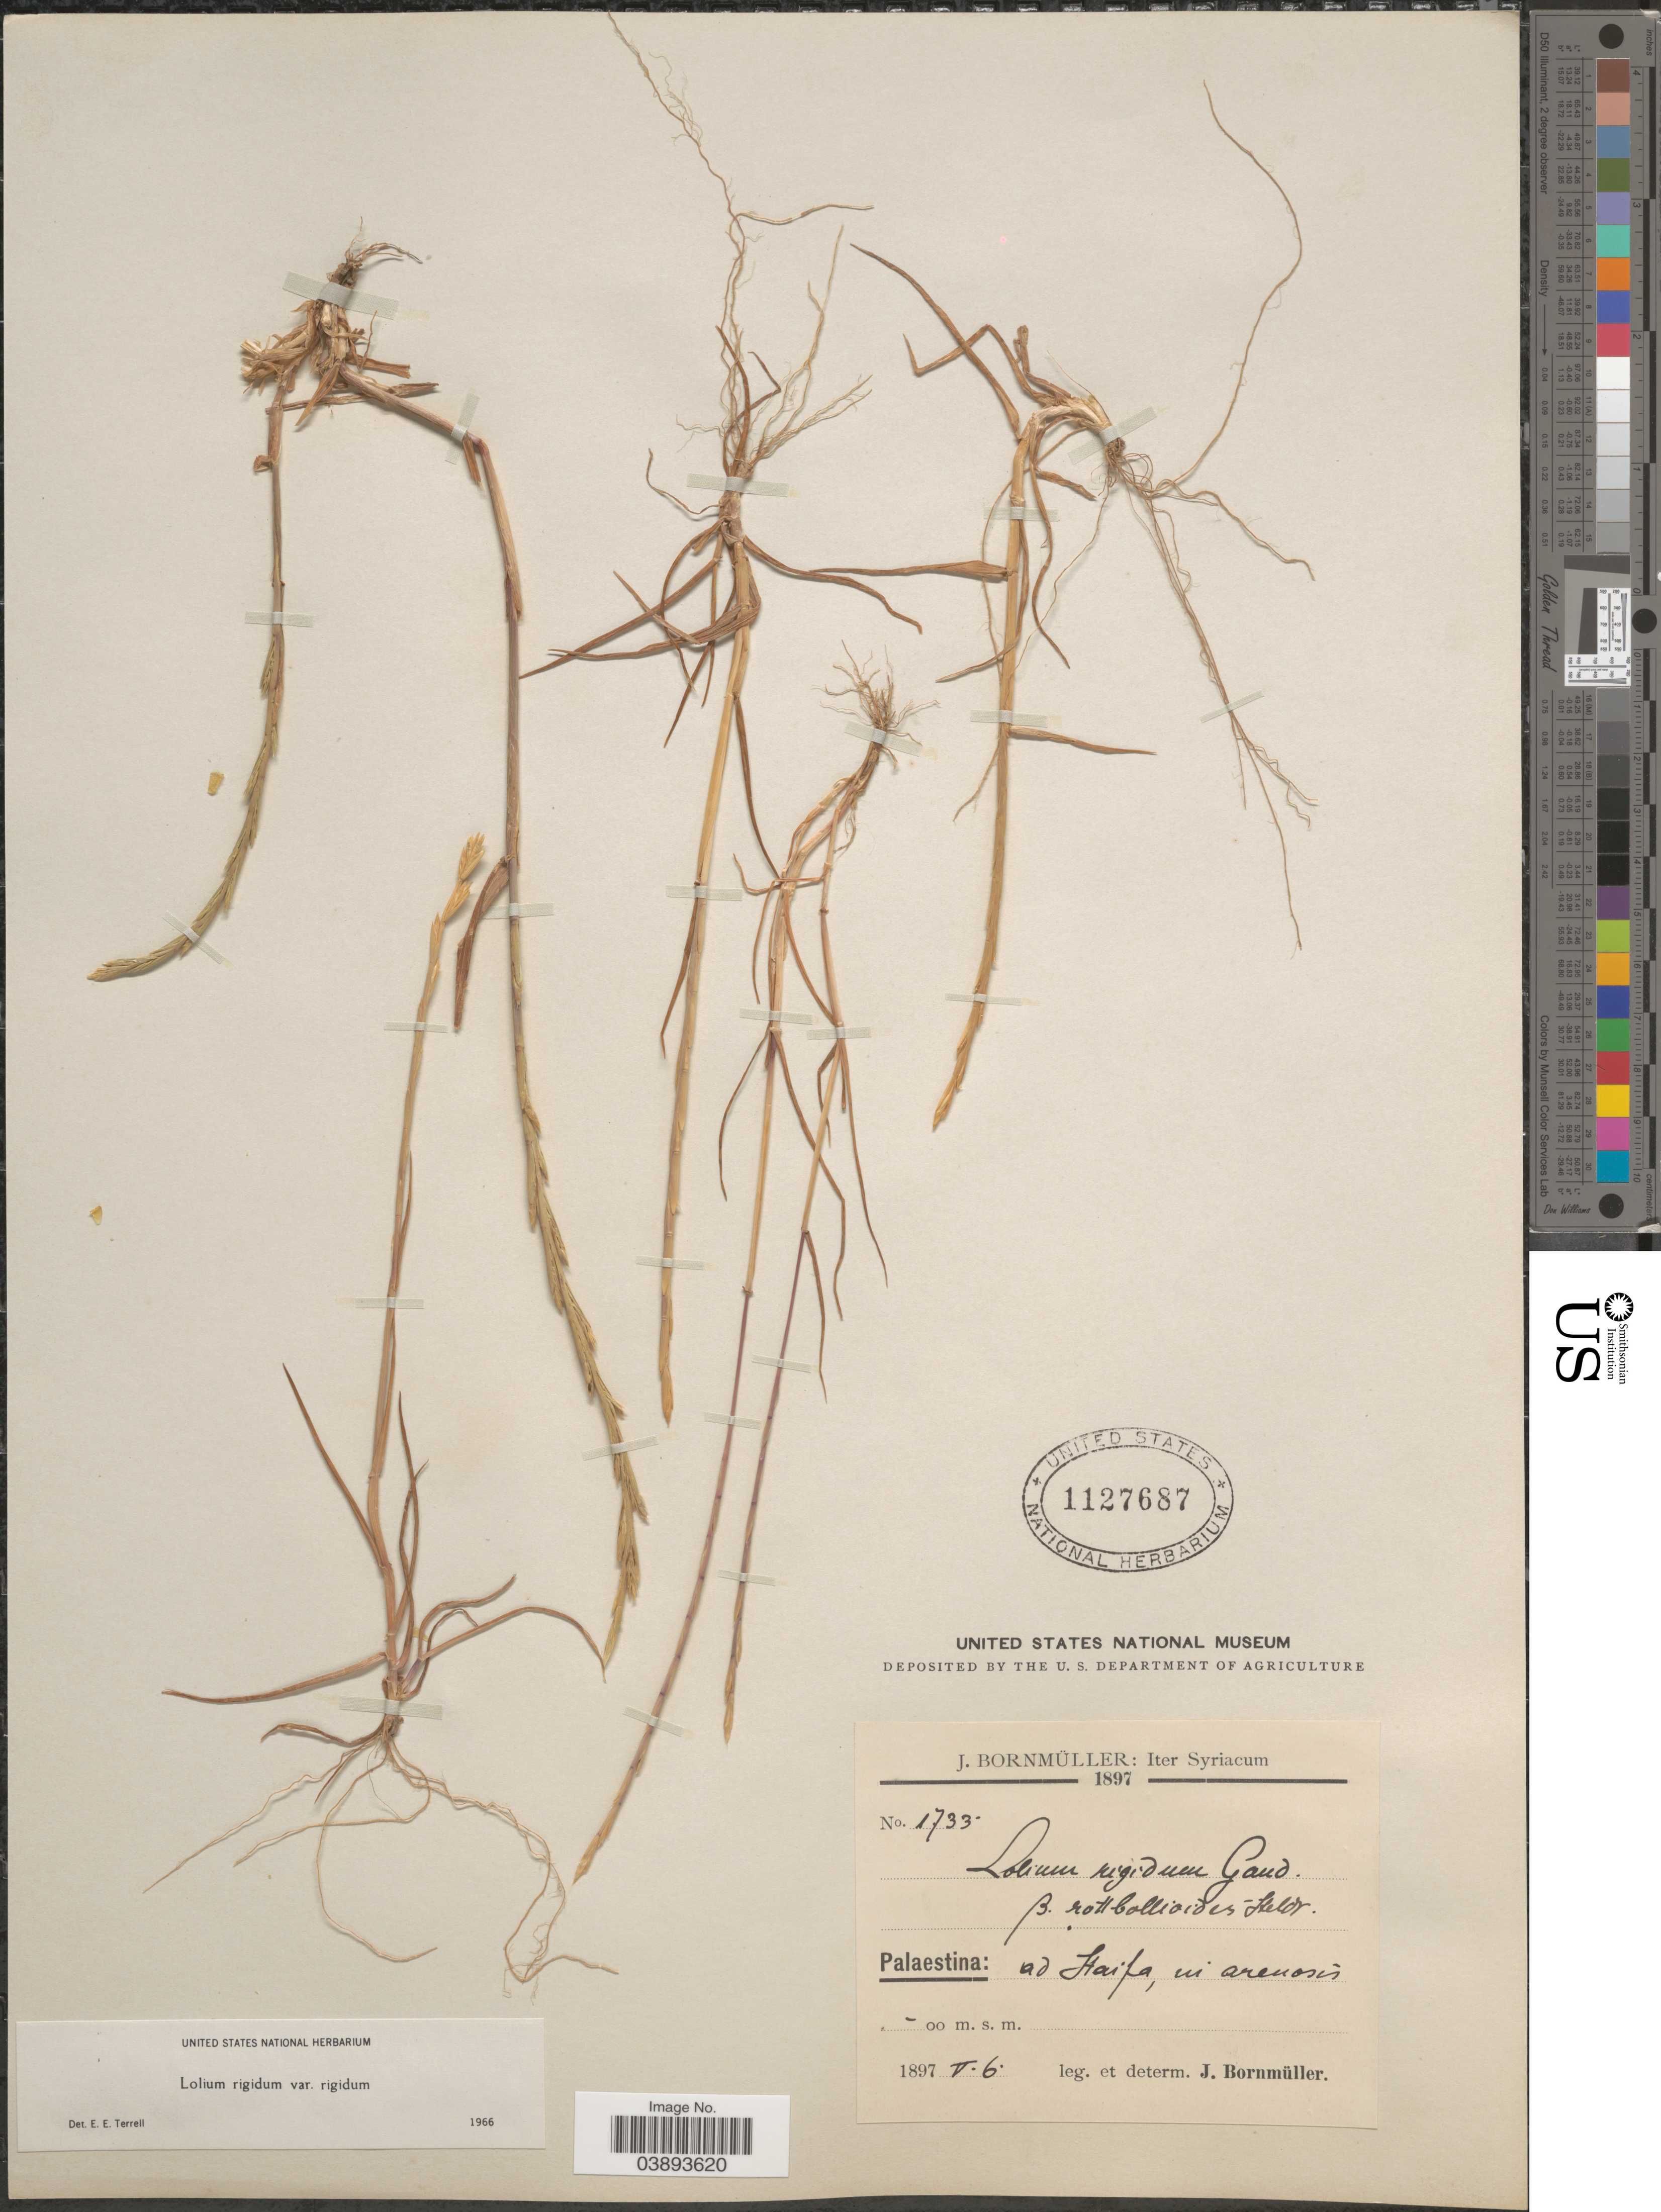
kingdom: Plantae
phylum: Tracheophyta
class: Liliopsida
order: Poales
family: Poaceae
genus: Lolium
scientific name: Lolium rigidum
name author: Gaudin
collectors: J. Bornmüller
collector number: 1733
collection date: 1897-05-06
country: Israel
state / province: Haifa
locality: Iter Syriacum. Palaestina: ad Haifa, in arenosis.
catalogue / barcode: US 1127687